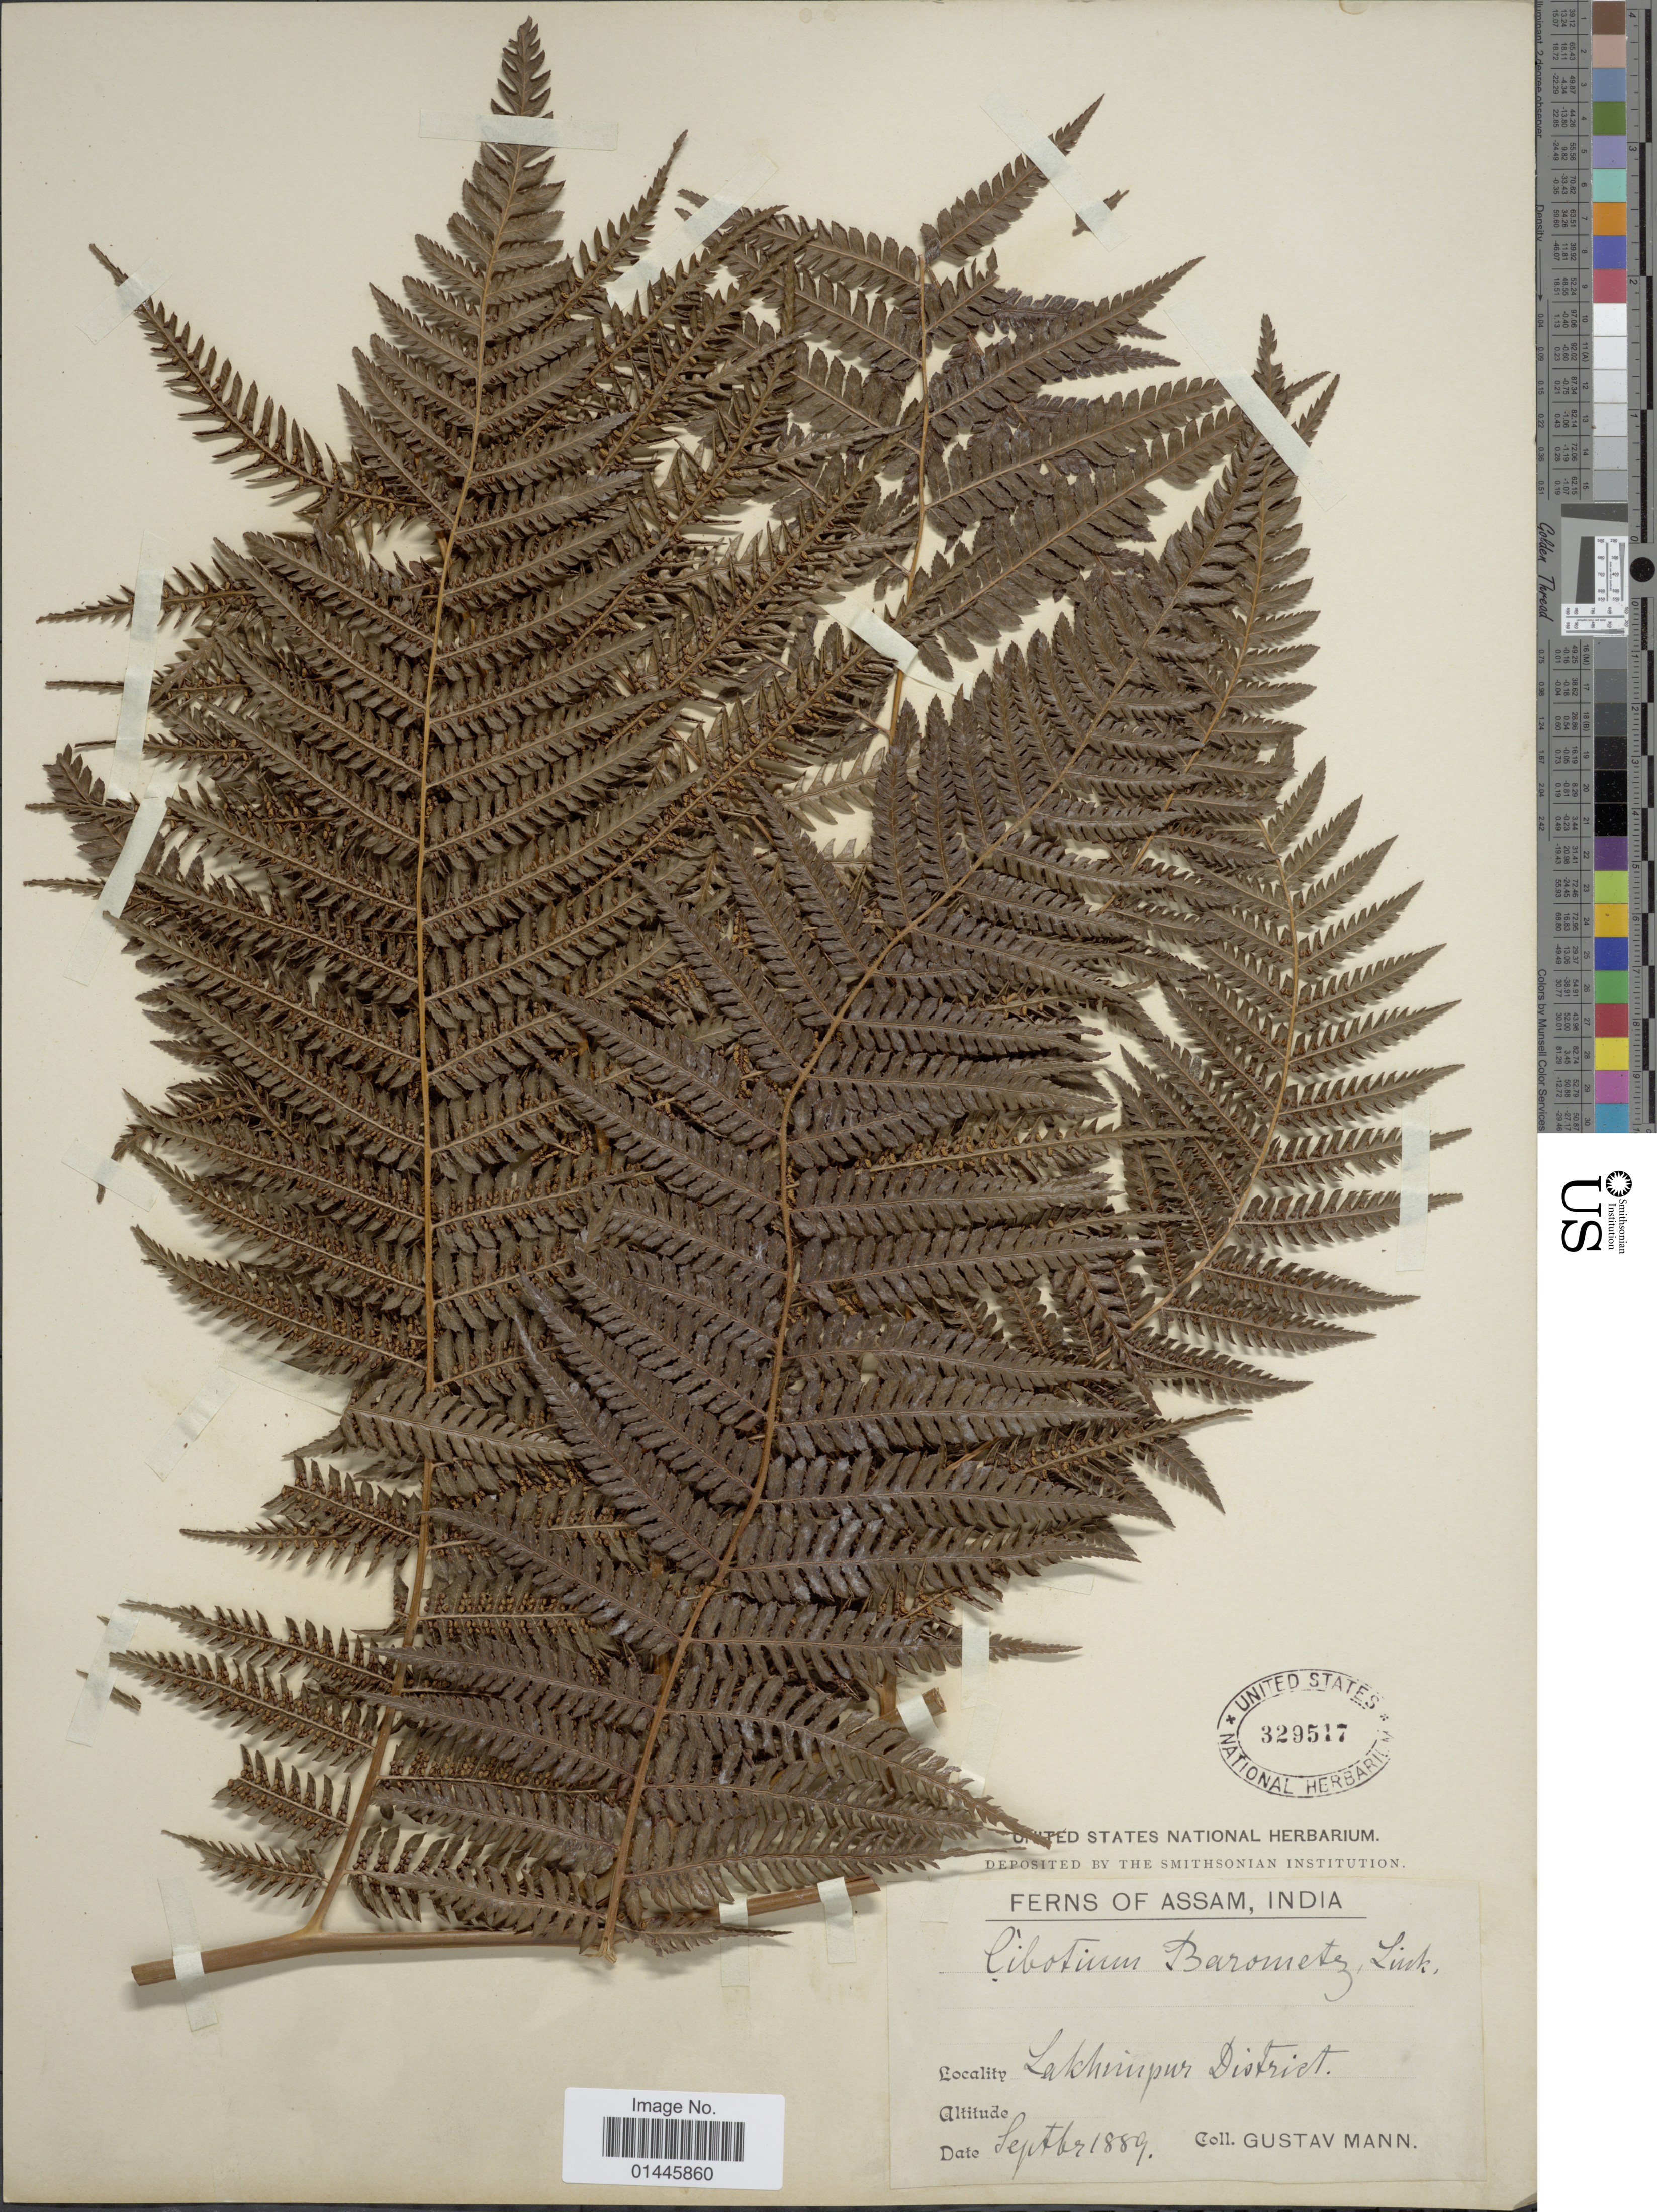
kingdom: Plantae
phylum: Tracheophyta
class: Polypodiopsida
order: Cyatheales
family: Cibotiaceae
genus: Cibotium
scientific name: Cibotium barometz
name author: (L.) J. Sm.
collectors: G. Mann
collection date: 1889-09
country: India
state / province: Assam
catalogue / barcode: US 329517